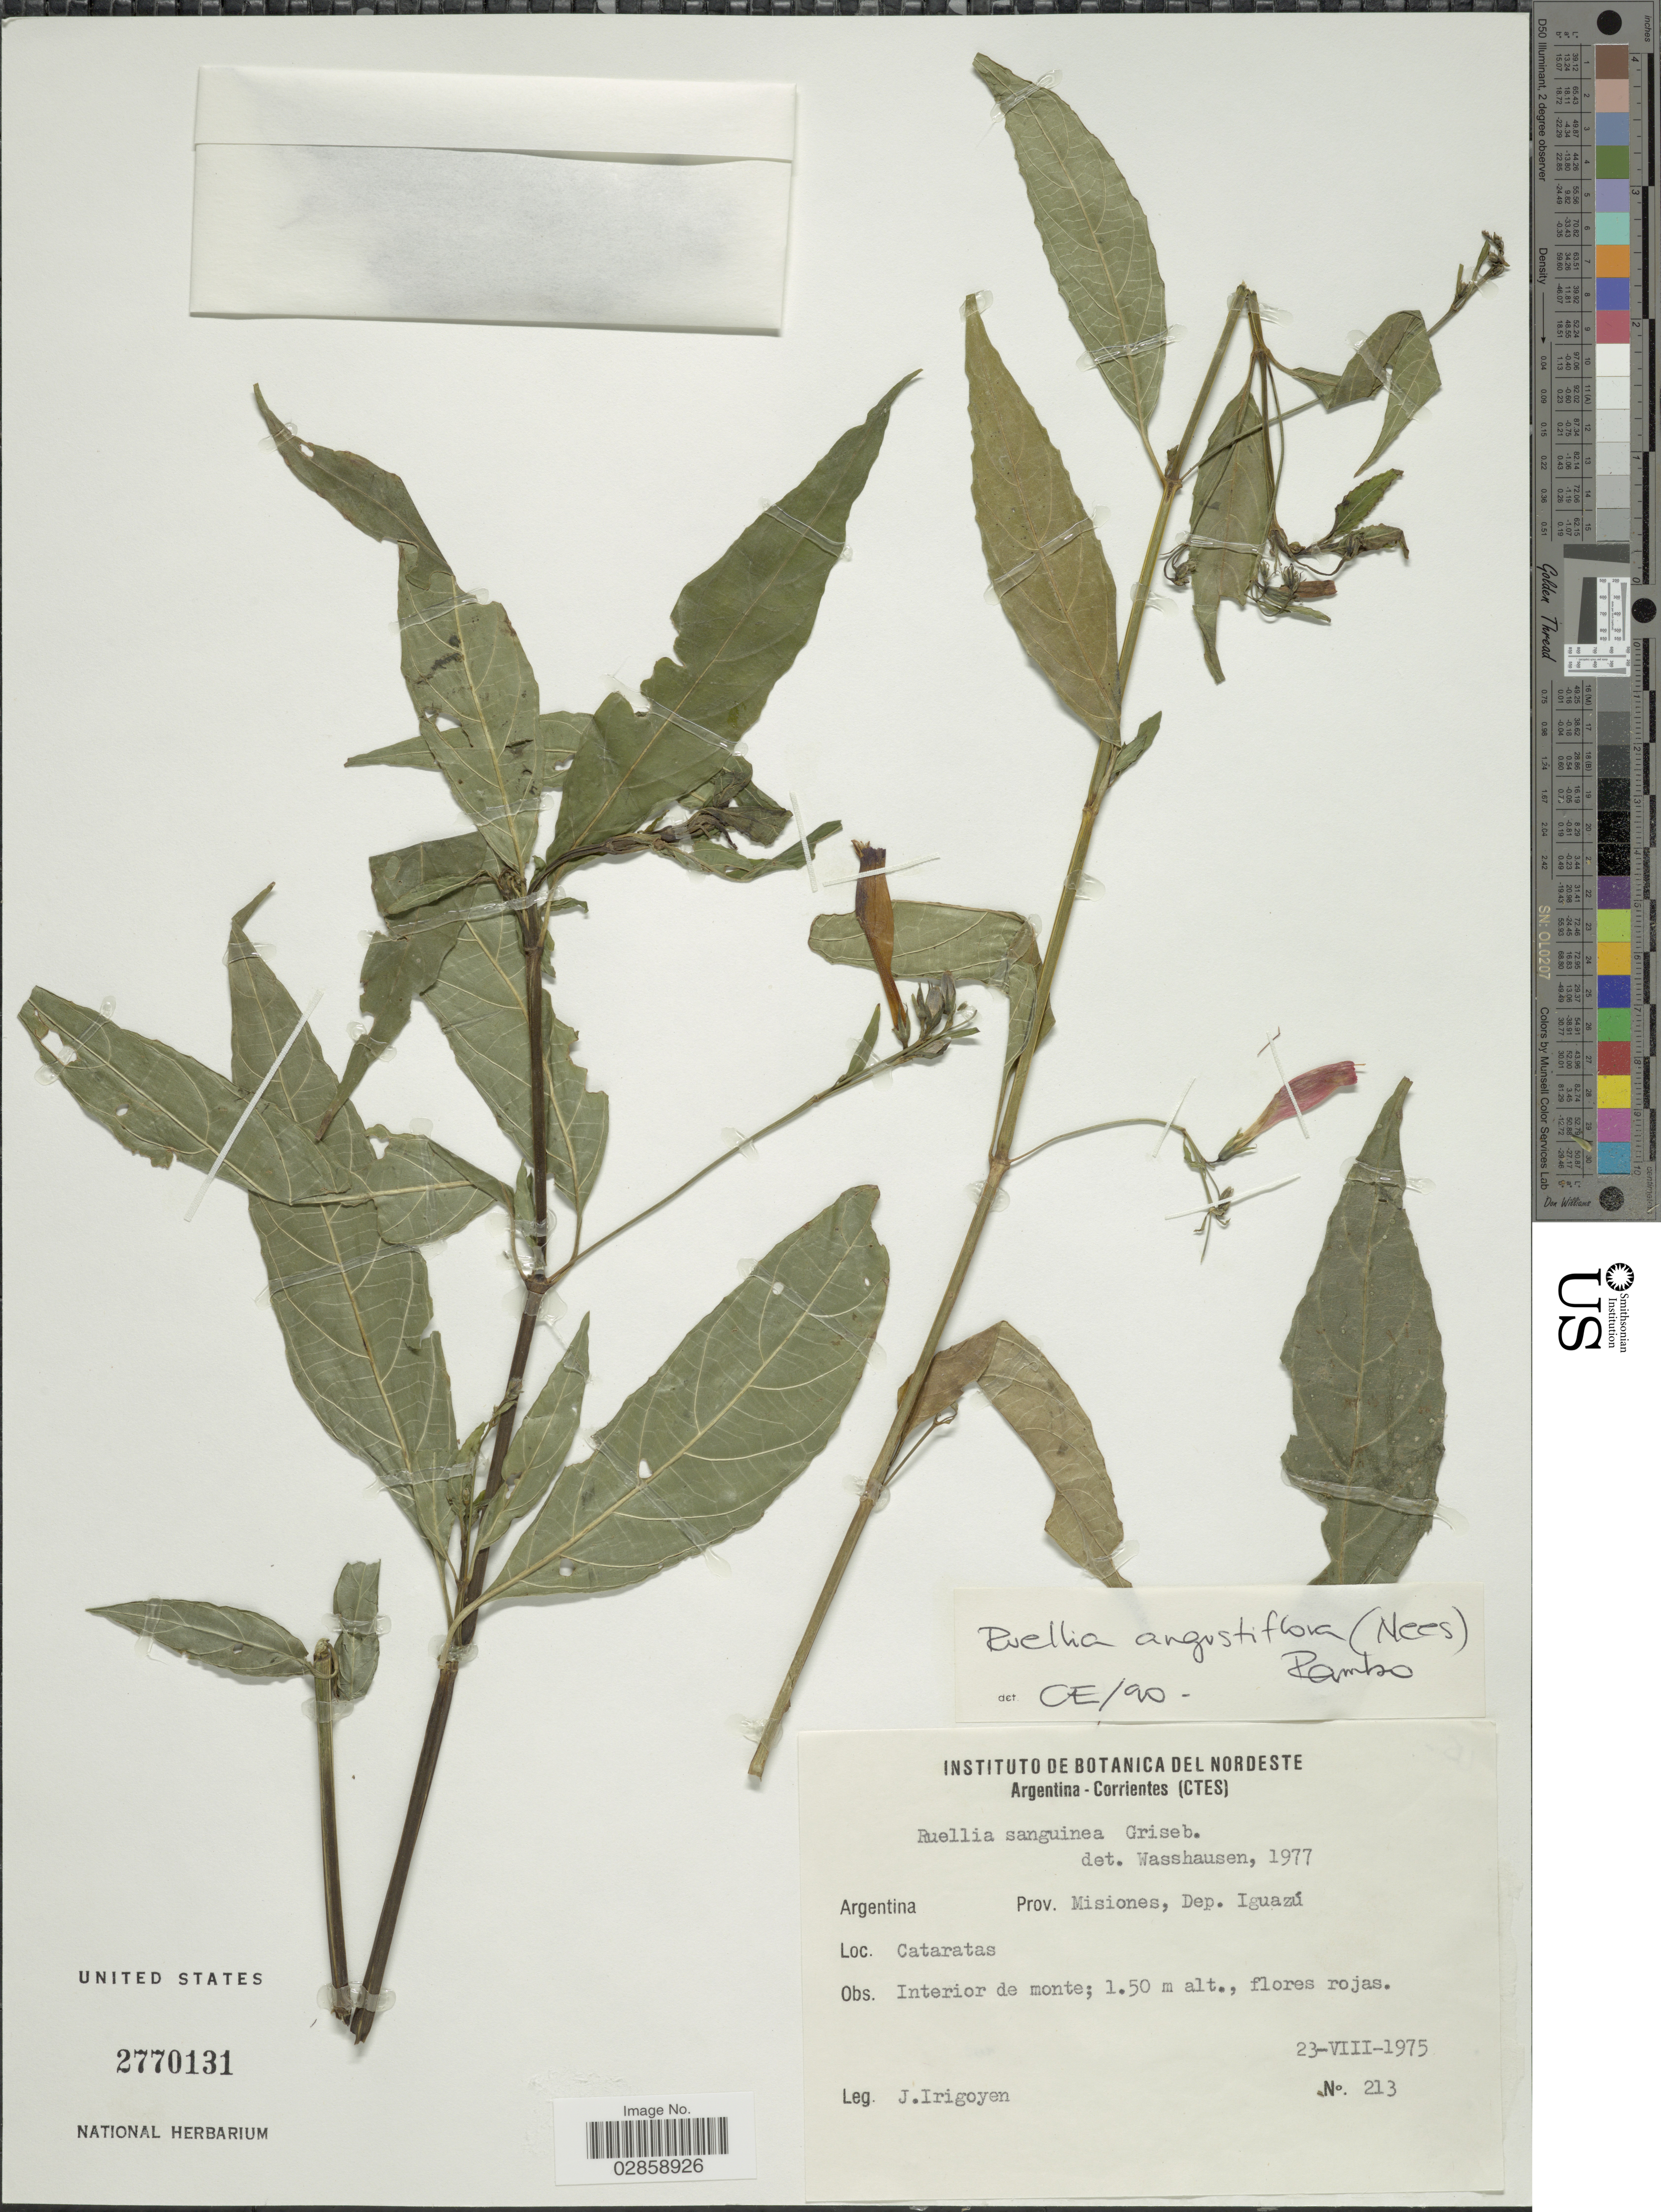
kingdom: Plantae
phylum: Tracheophyta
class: Magnoliopsida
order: Lamiales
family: Acanthaceae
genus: Ruellia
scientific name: Ruellia angustiflora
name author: (Nees) Lindau ex Rambo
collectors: J. Irigoyen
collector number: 213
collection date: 1975-08-23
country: Argentina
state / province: Misiones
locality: Dep. Iguazú. Cataratas.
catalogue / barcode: US 2770131